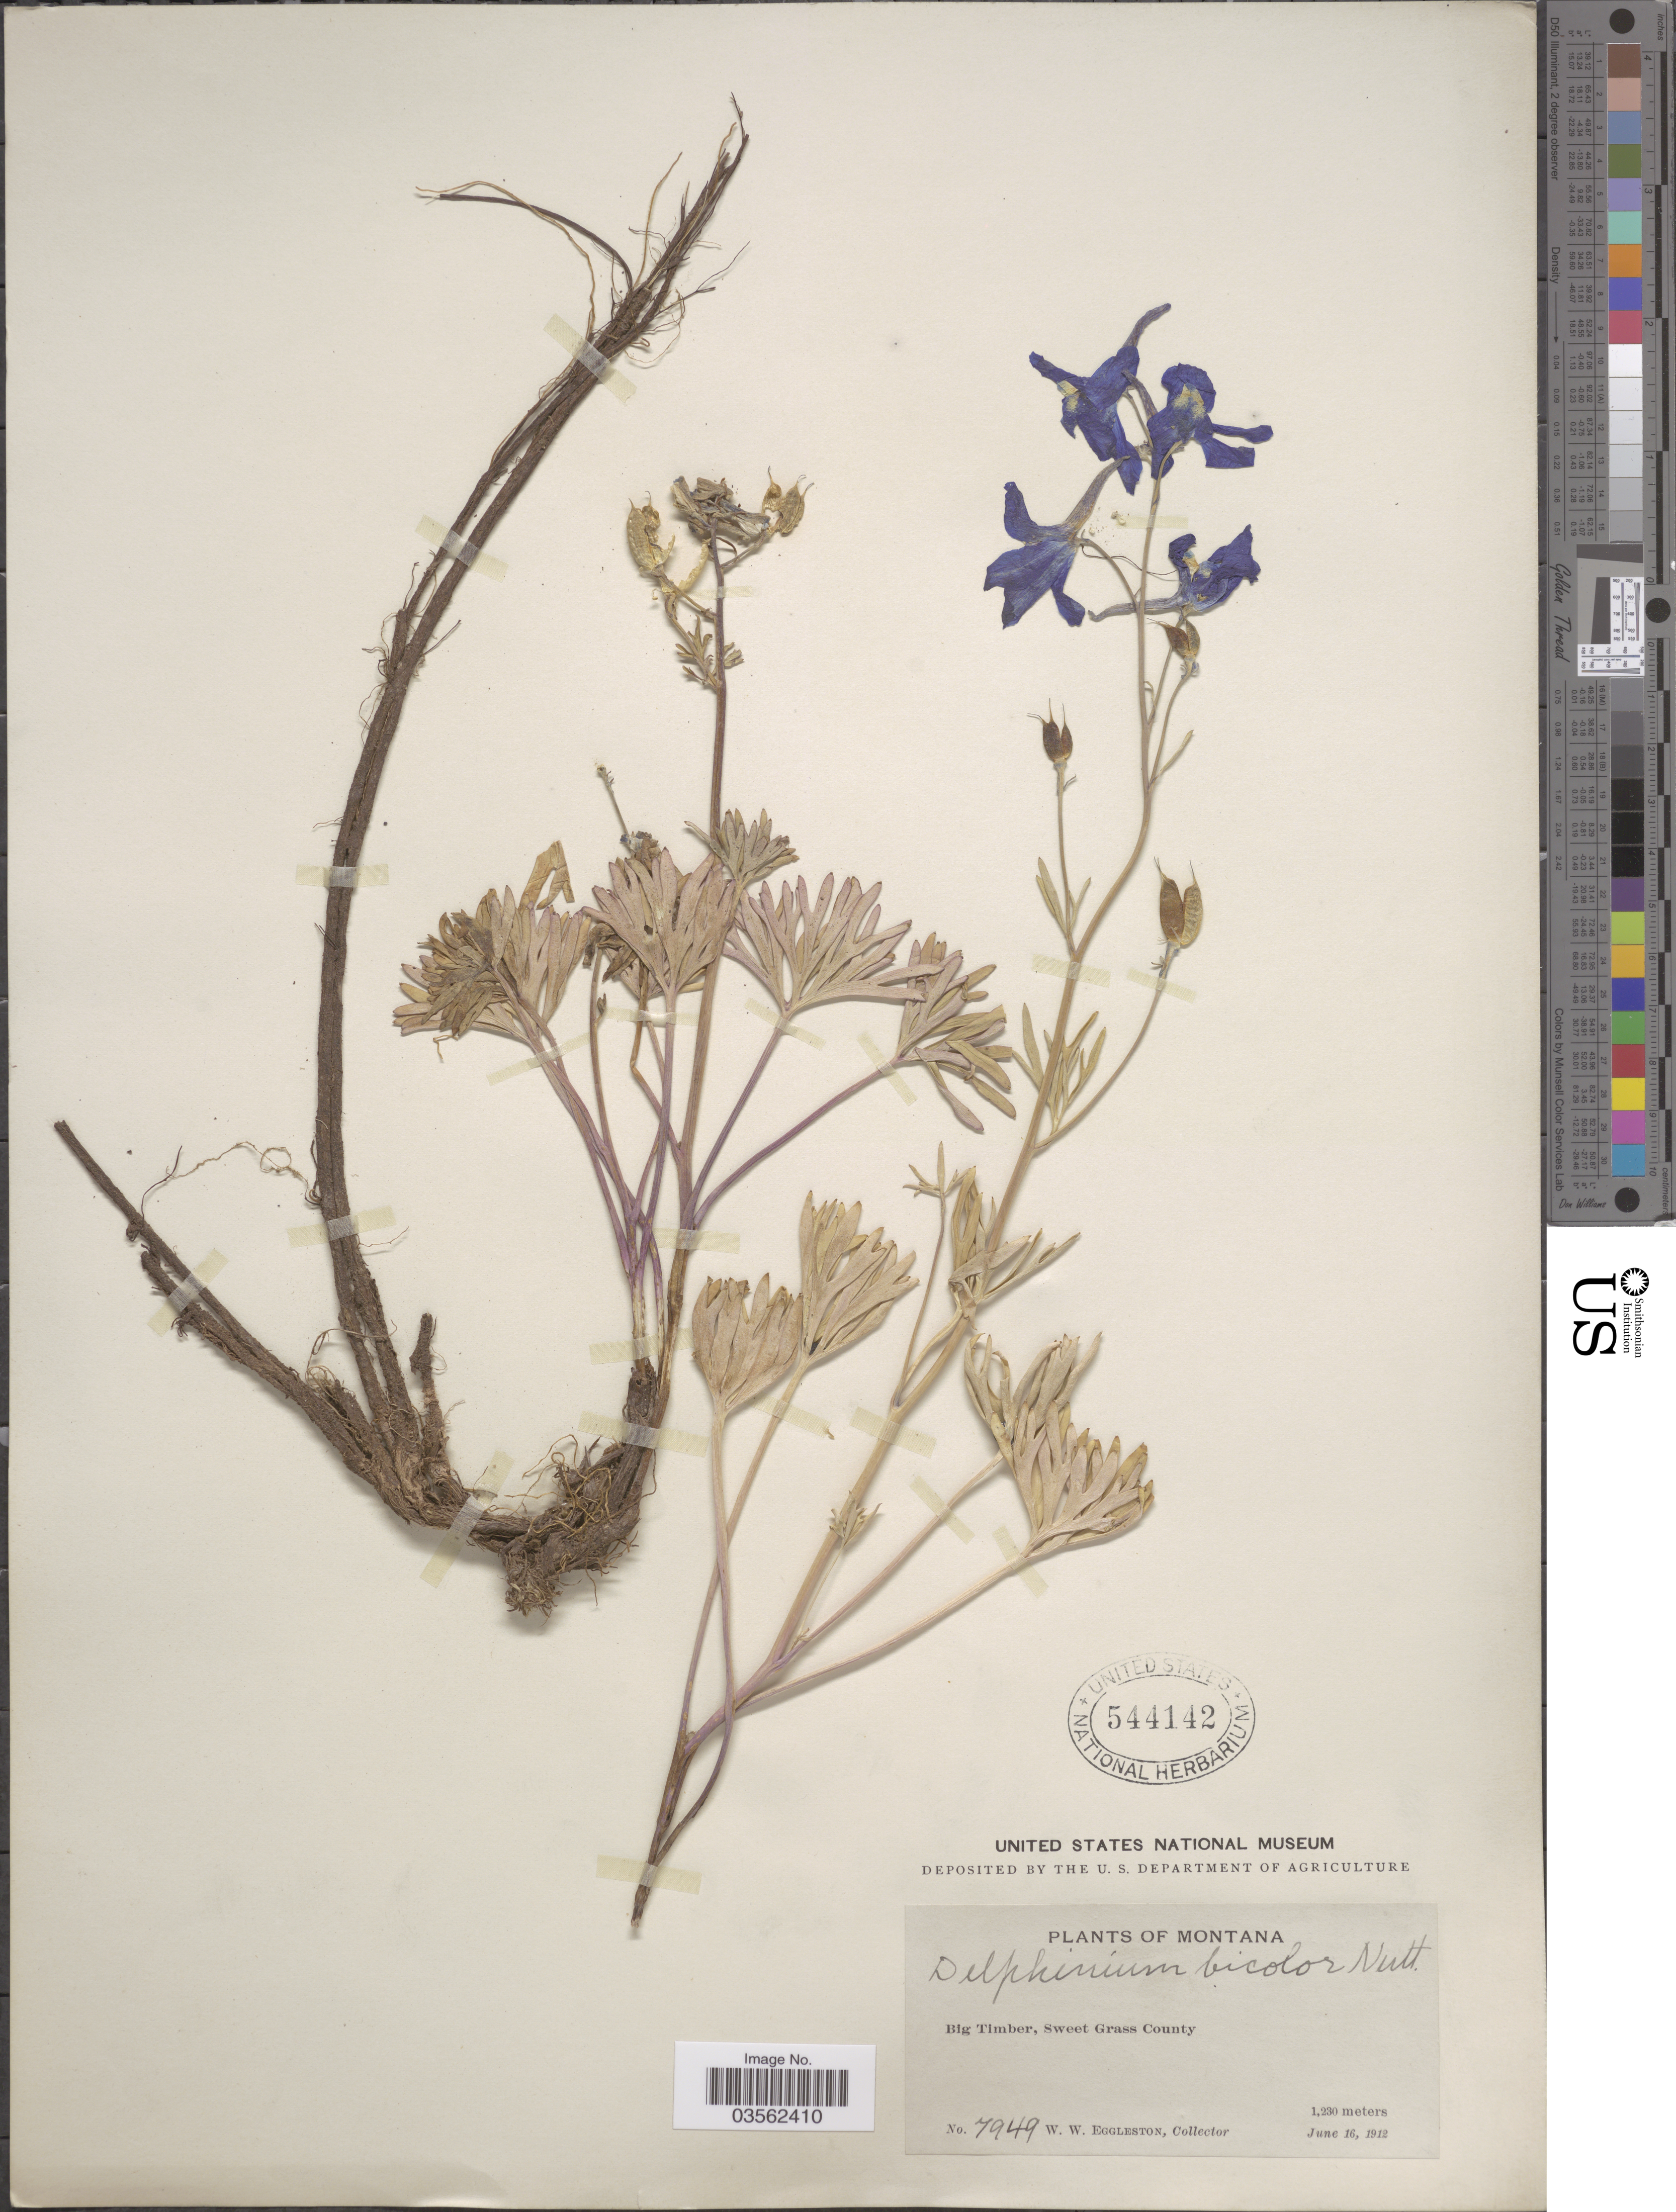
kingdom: Plantae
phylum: Tracheophyta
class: Magnoliopsida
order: Ranunculales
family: Ranunculaceae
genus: Delphinium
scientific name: Delphinium bicolor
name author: Nutt.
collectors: W. W. Eggleston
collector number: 7949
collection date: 1912-06-16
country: United States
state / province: Montana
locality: Big Timber, Sweet Grass County.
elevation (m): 1230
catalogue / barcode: US 544142